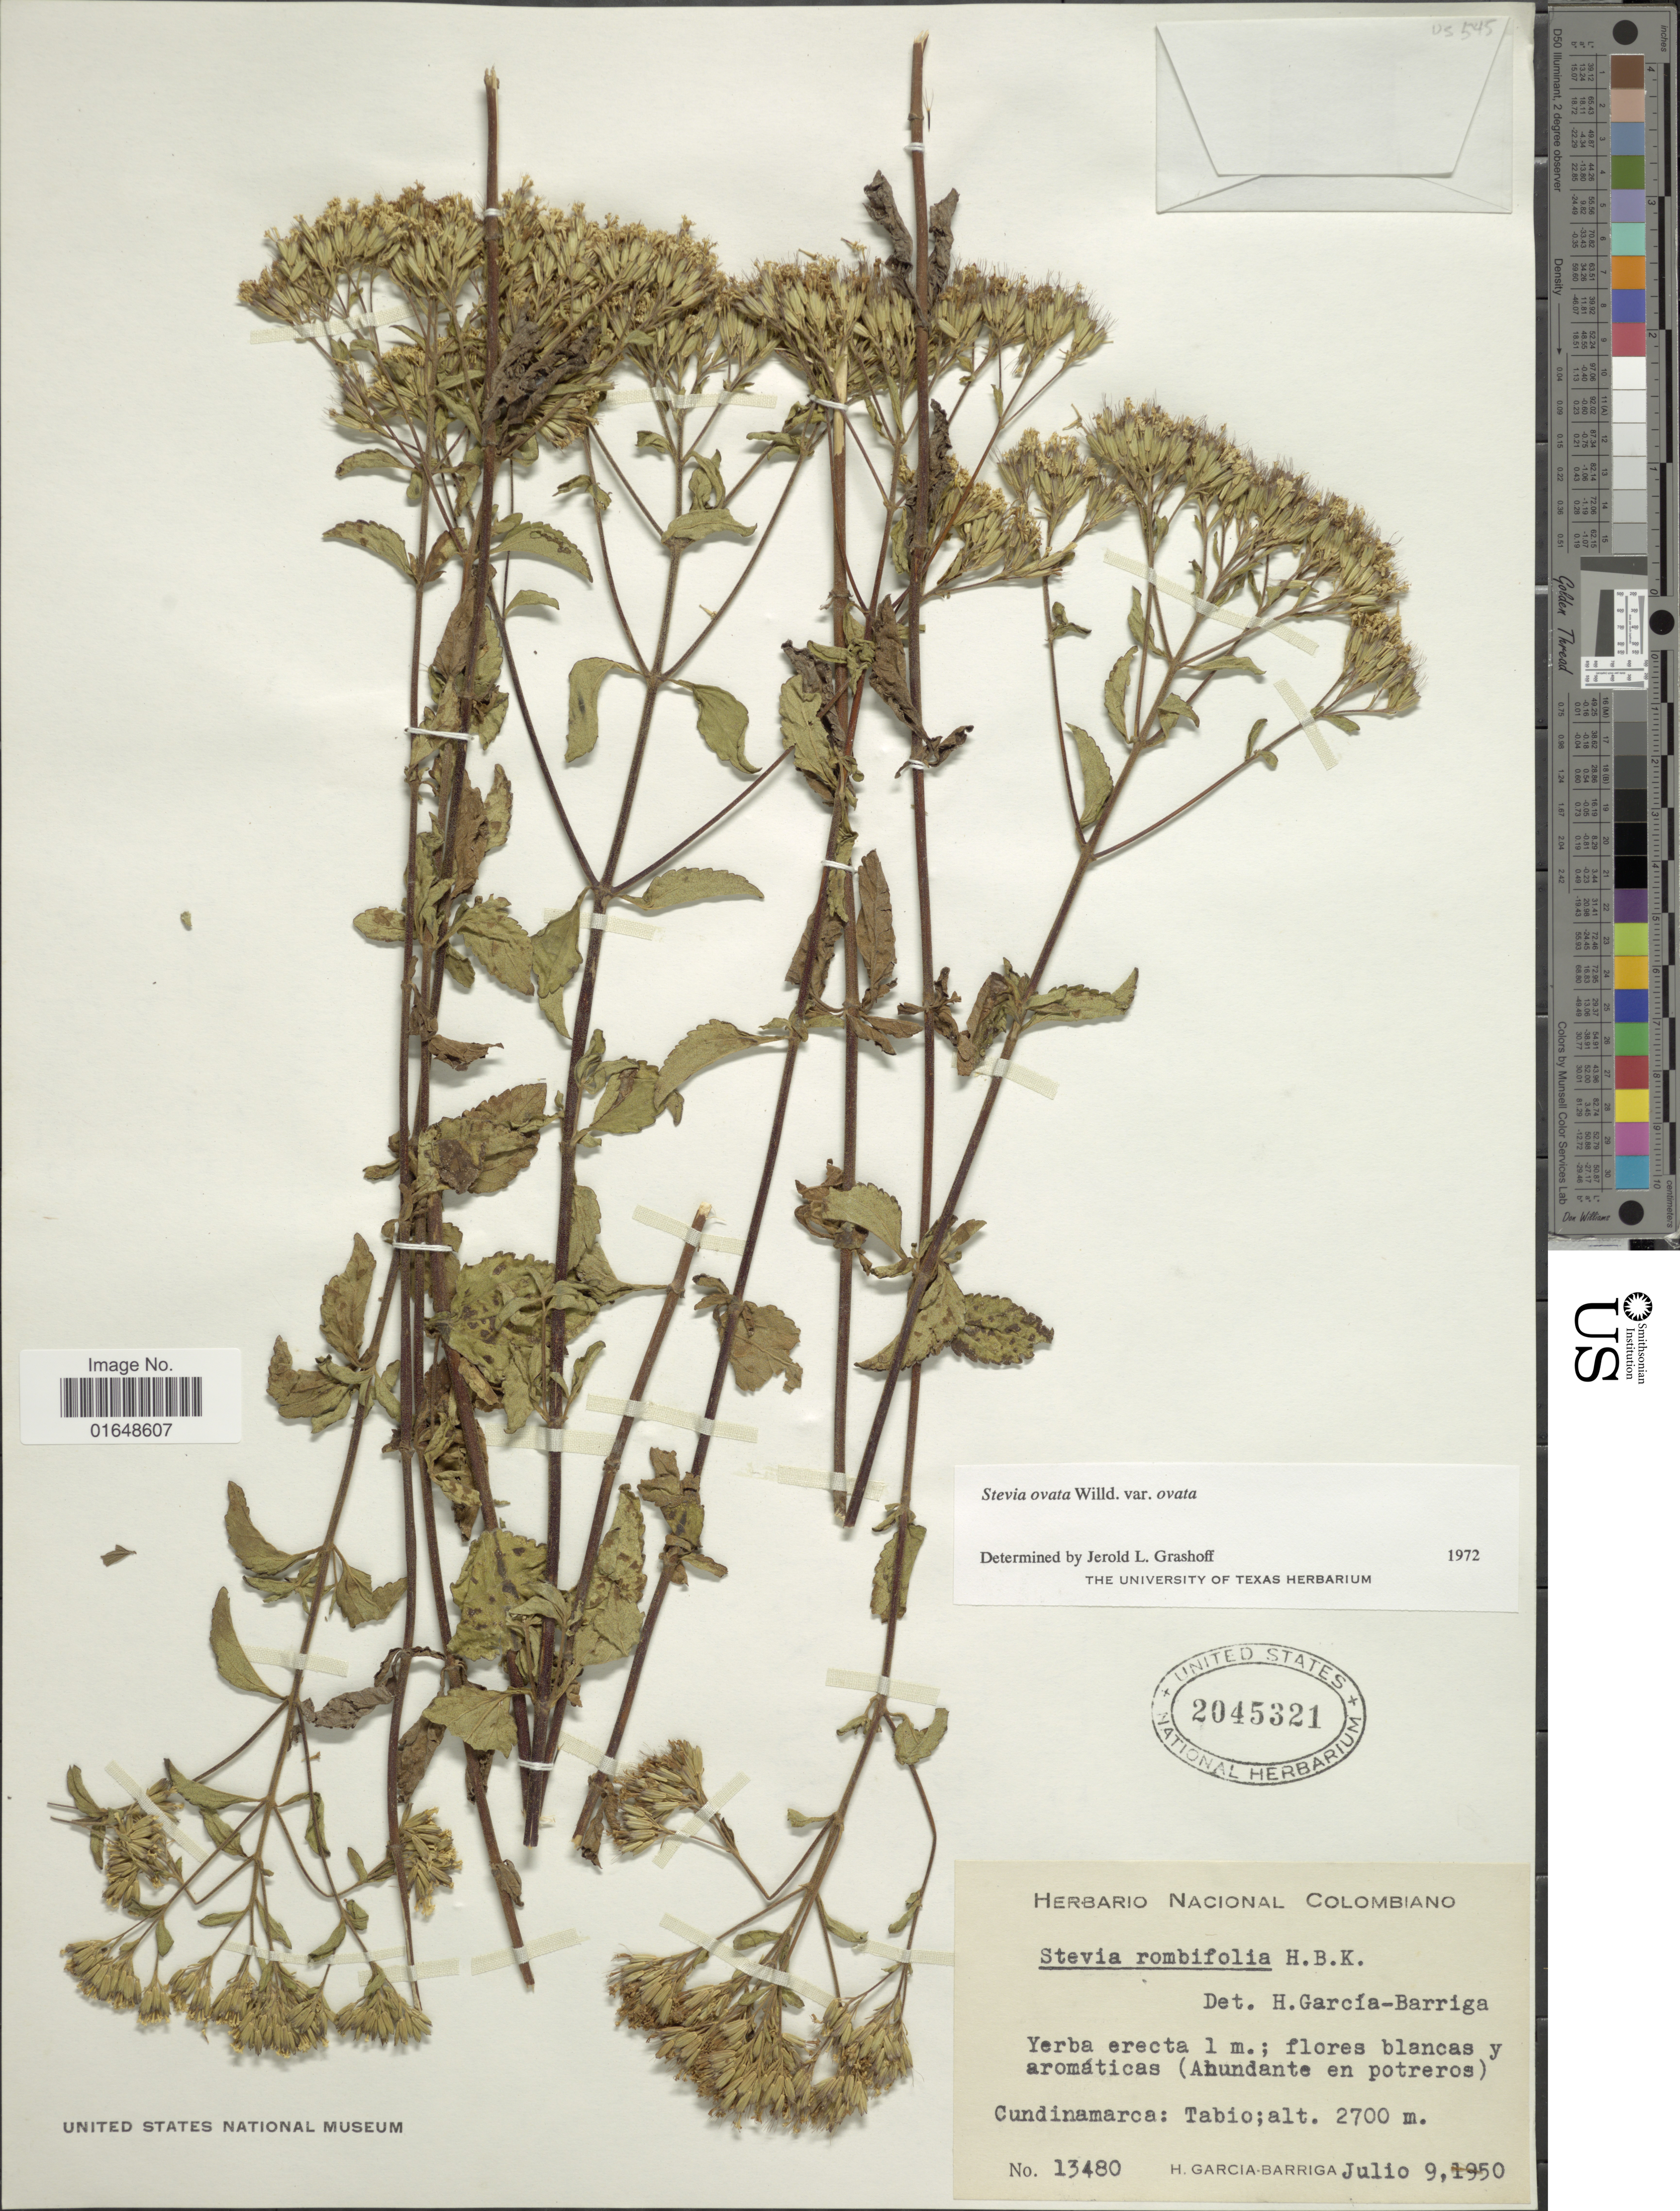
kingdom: Plantae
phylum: Tracheophyta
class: Magnoliopsida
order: Asterales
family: Asteraceae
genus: Stevia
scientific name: Stevia ovata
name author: Willd.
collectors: H. García Barriga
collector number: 13480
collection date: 1950-07-09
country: Colombia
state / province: Cundinamarca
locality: Cundinamarca: Tabio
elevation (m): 2700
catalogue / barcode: US 2045321